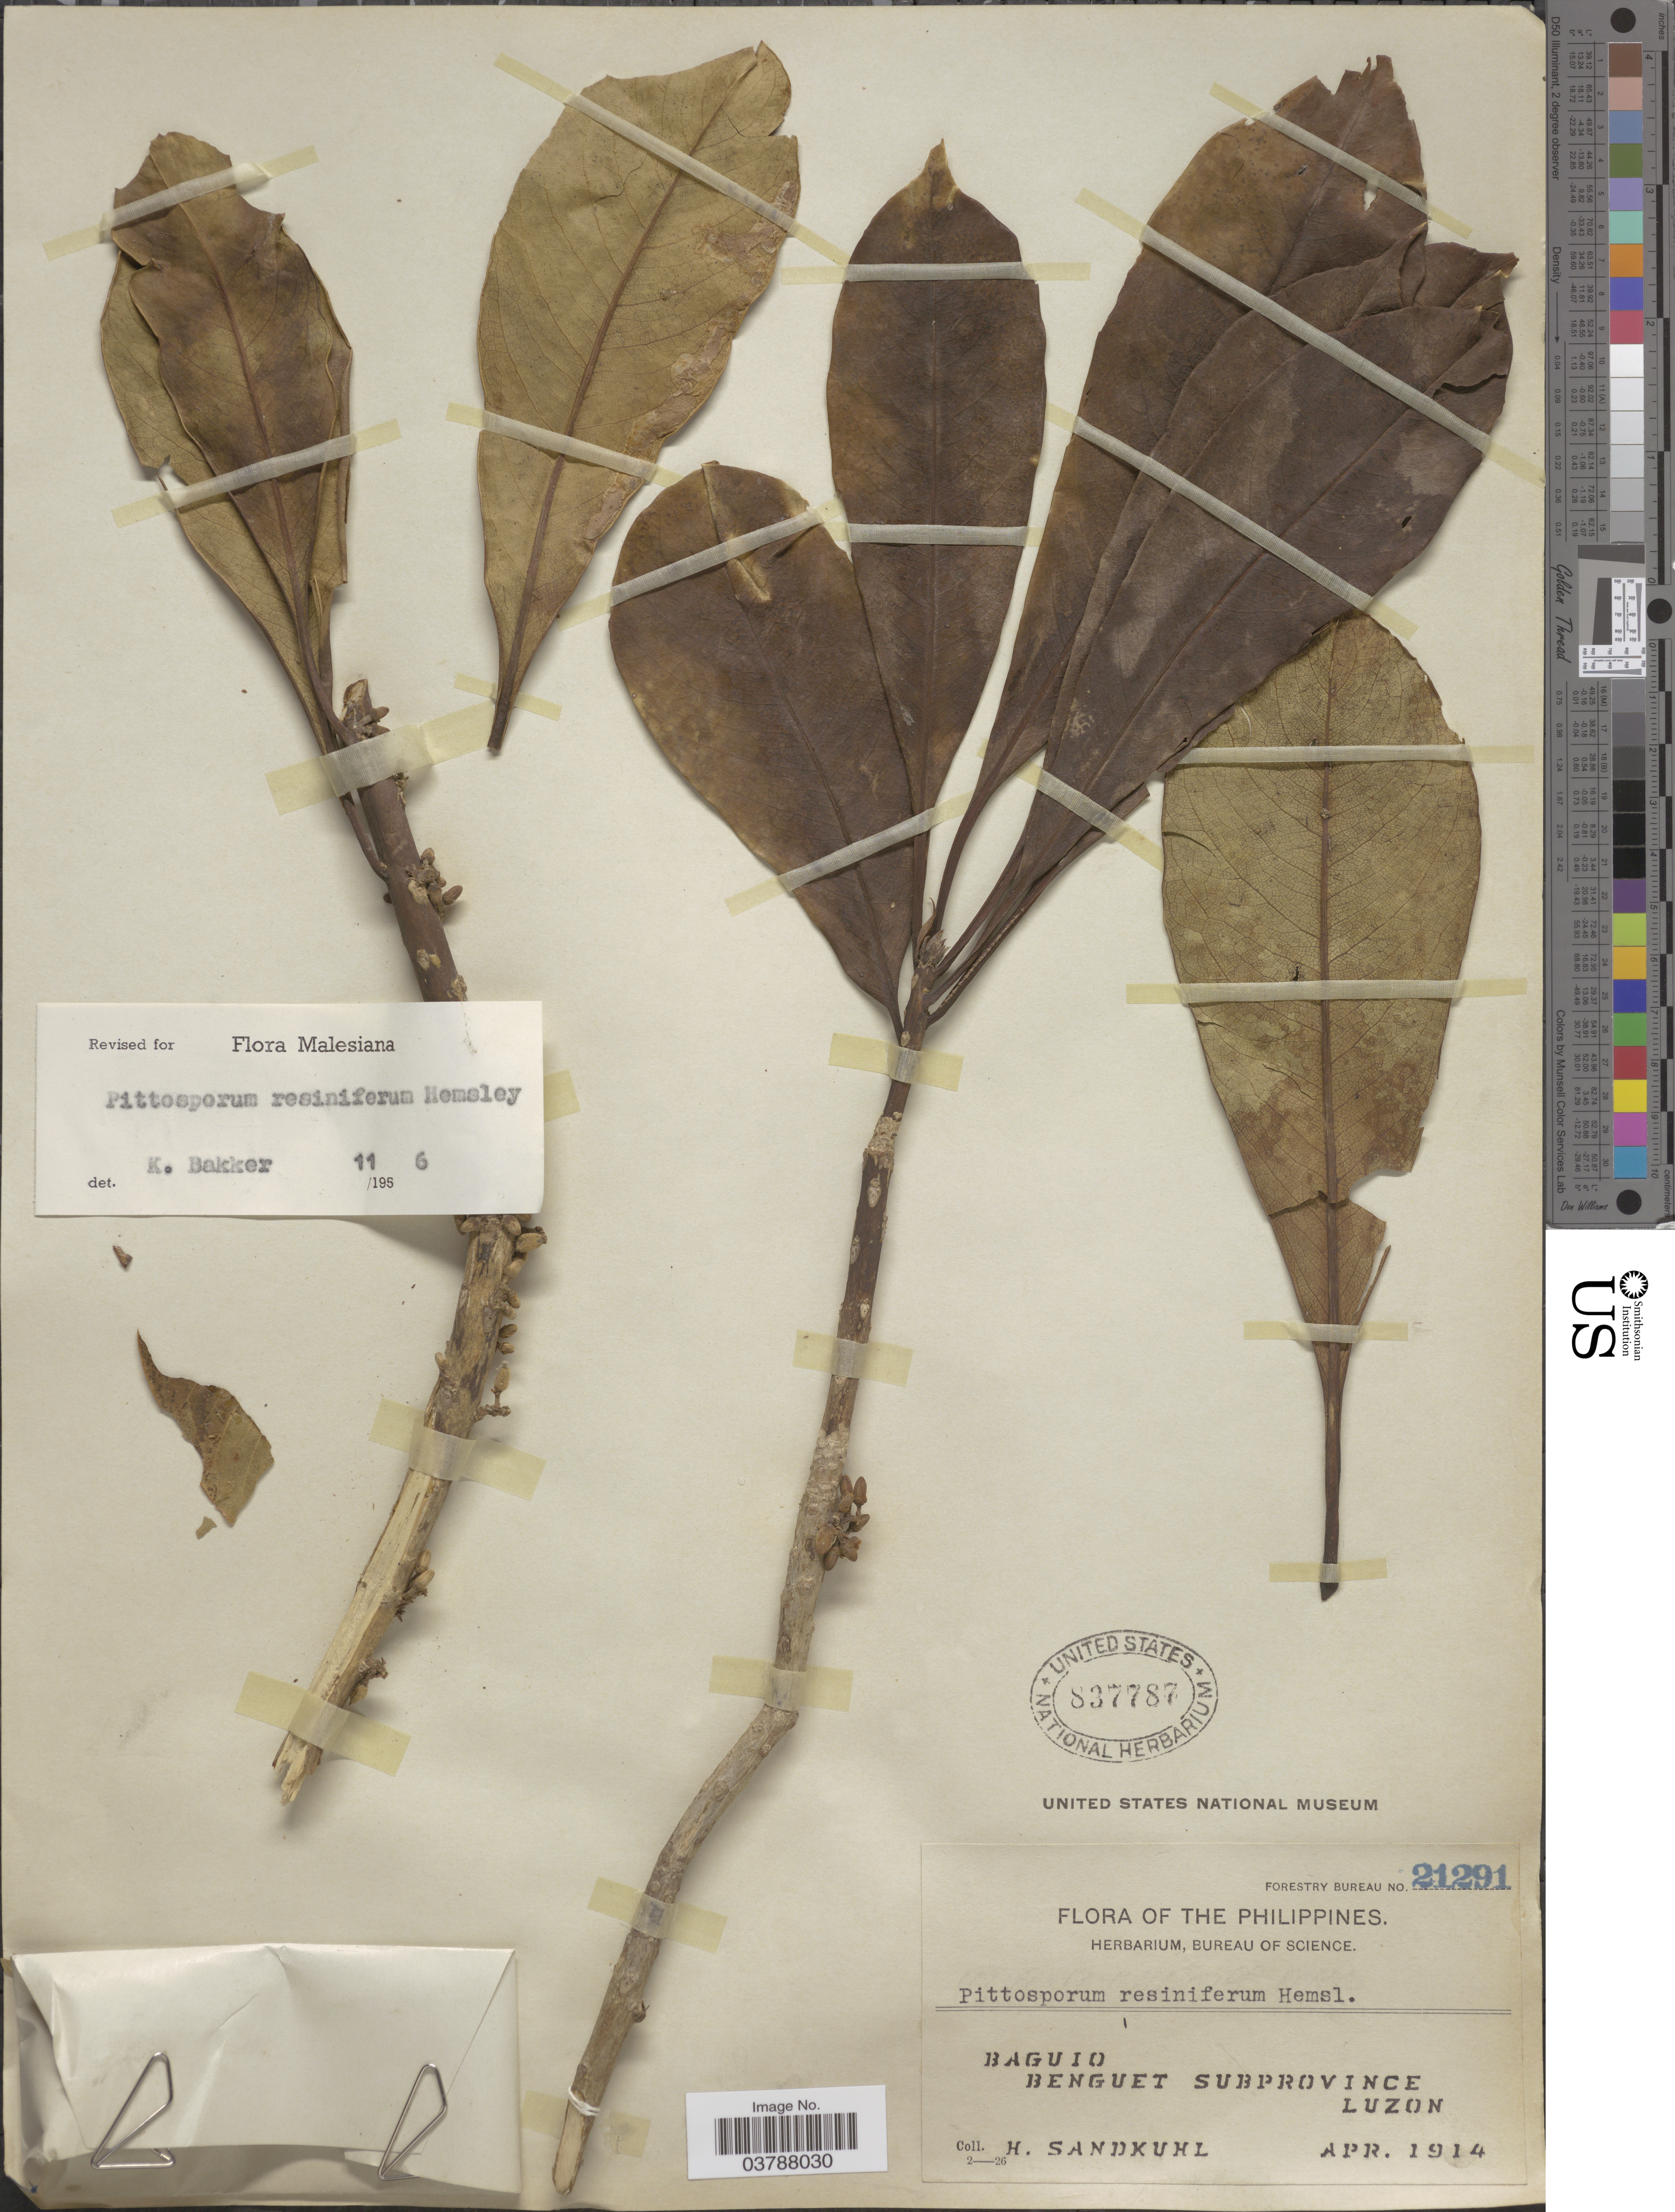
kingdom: Plantae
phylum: Tracheophyta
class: Magnoliopsida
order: Apiales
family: Pittosporaceae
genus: Pittosporum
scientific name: Pittosporum resiniferum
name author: Hemsl.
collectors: H. Sandkuhl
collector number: Forestry Bureau 21291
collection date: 1914-04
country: Philippines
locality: Baguio, Benguet Subprovince, Luzon.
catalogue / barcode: US 837787